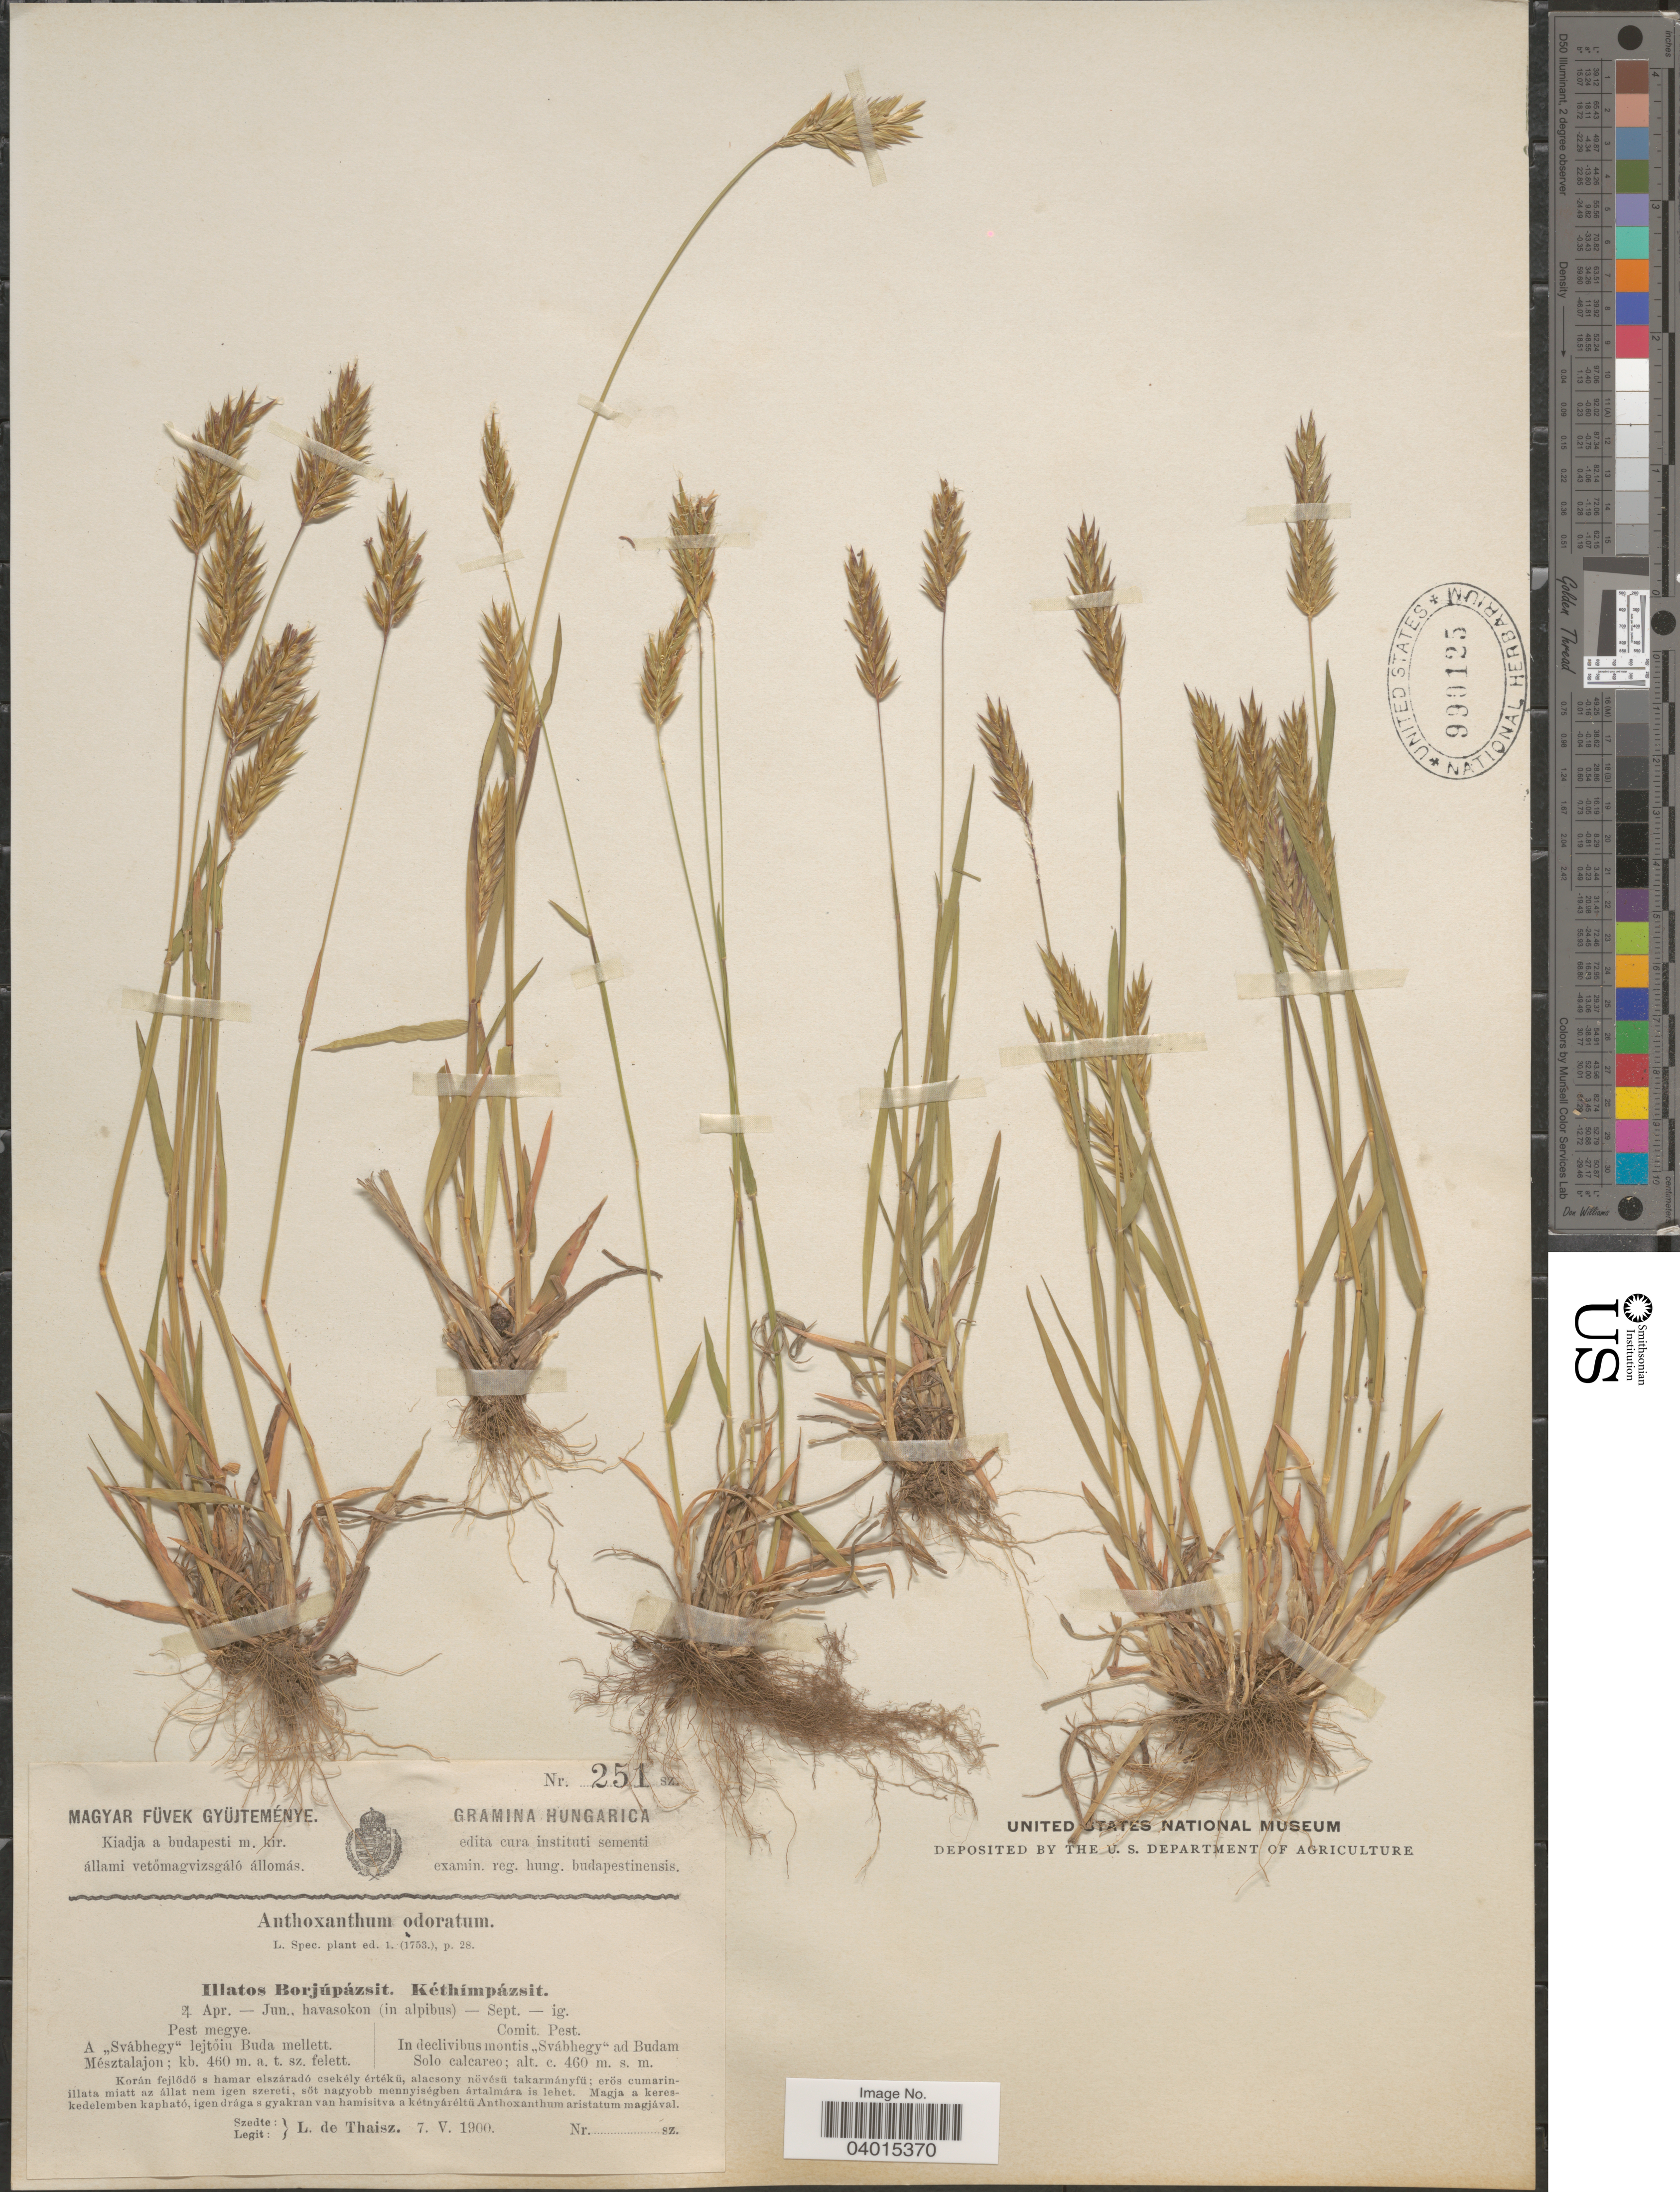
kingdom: Plantae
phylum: Tracheophyta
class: Liliopsida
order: Poales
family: Poaceae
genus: Anthoxanthum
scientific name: Anthoxanthum odoratum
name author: L.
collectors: L. Thaisz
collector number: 251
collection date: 1900-05-07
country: Hungary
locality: Hungarica. Comit. Pest. In declivibus montis "Svábhegy" ad Budam. Solo calcareo.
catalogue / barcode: US 990125